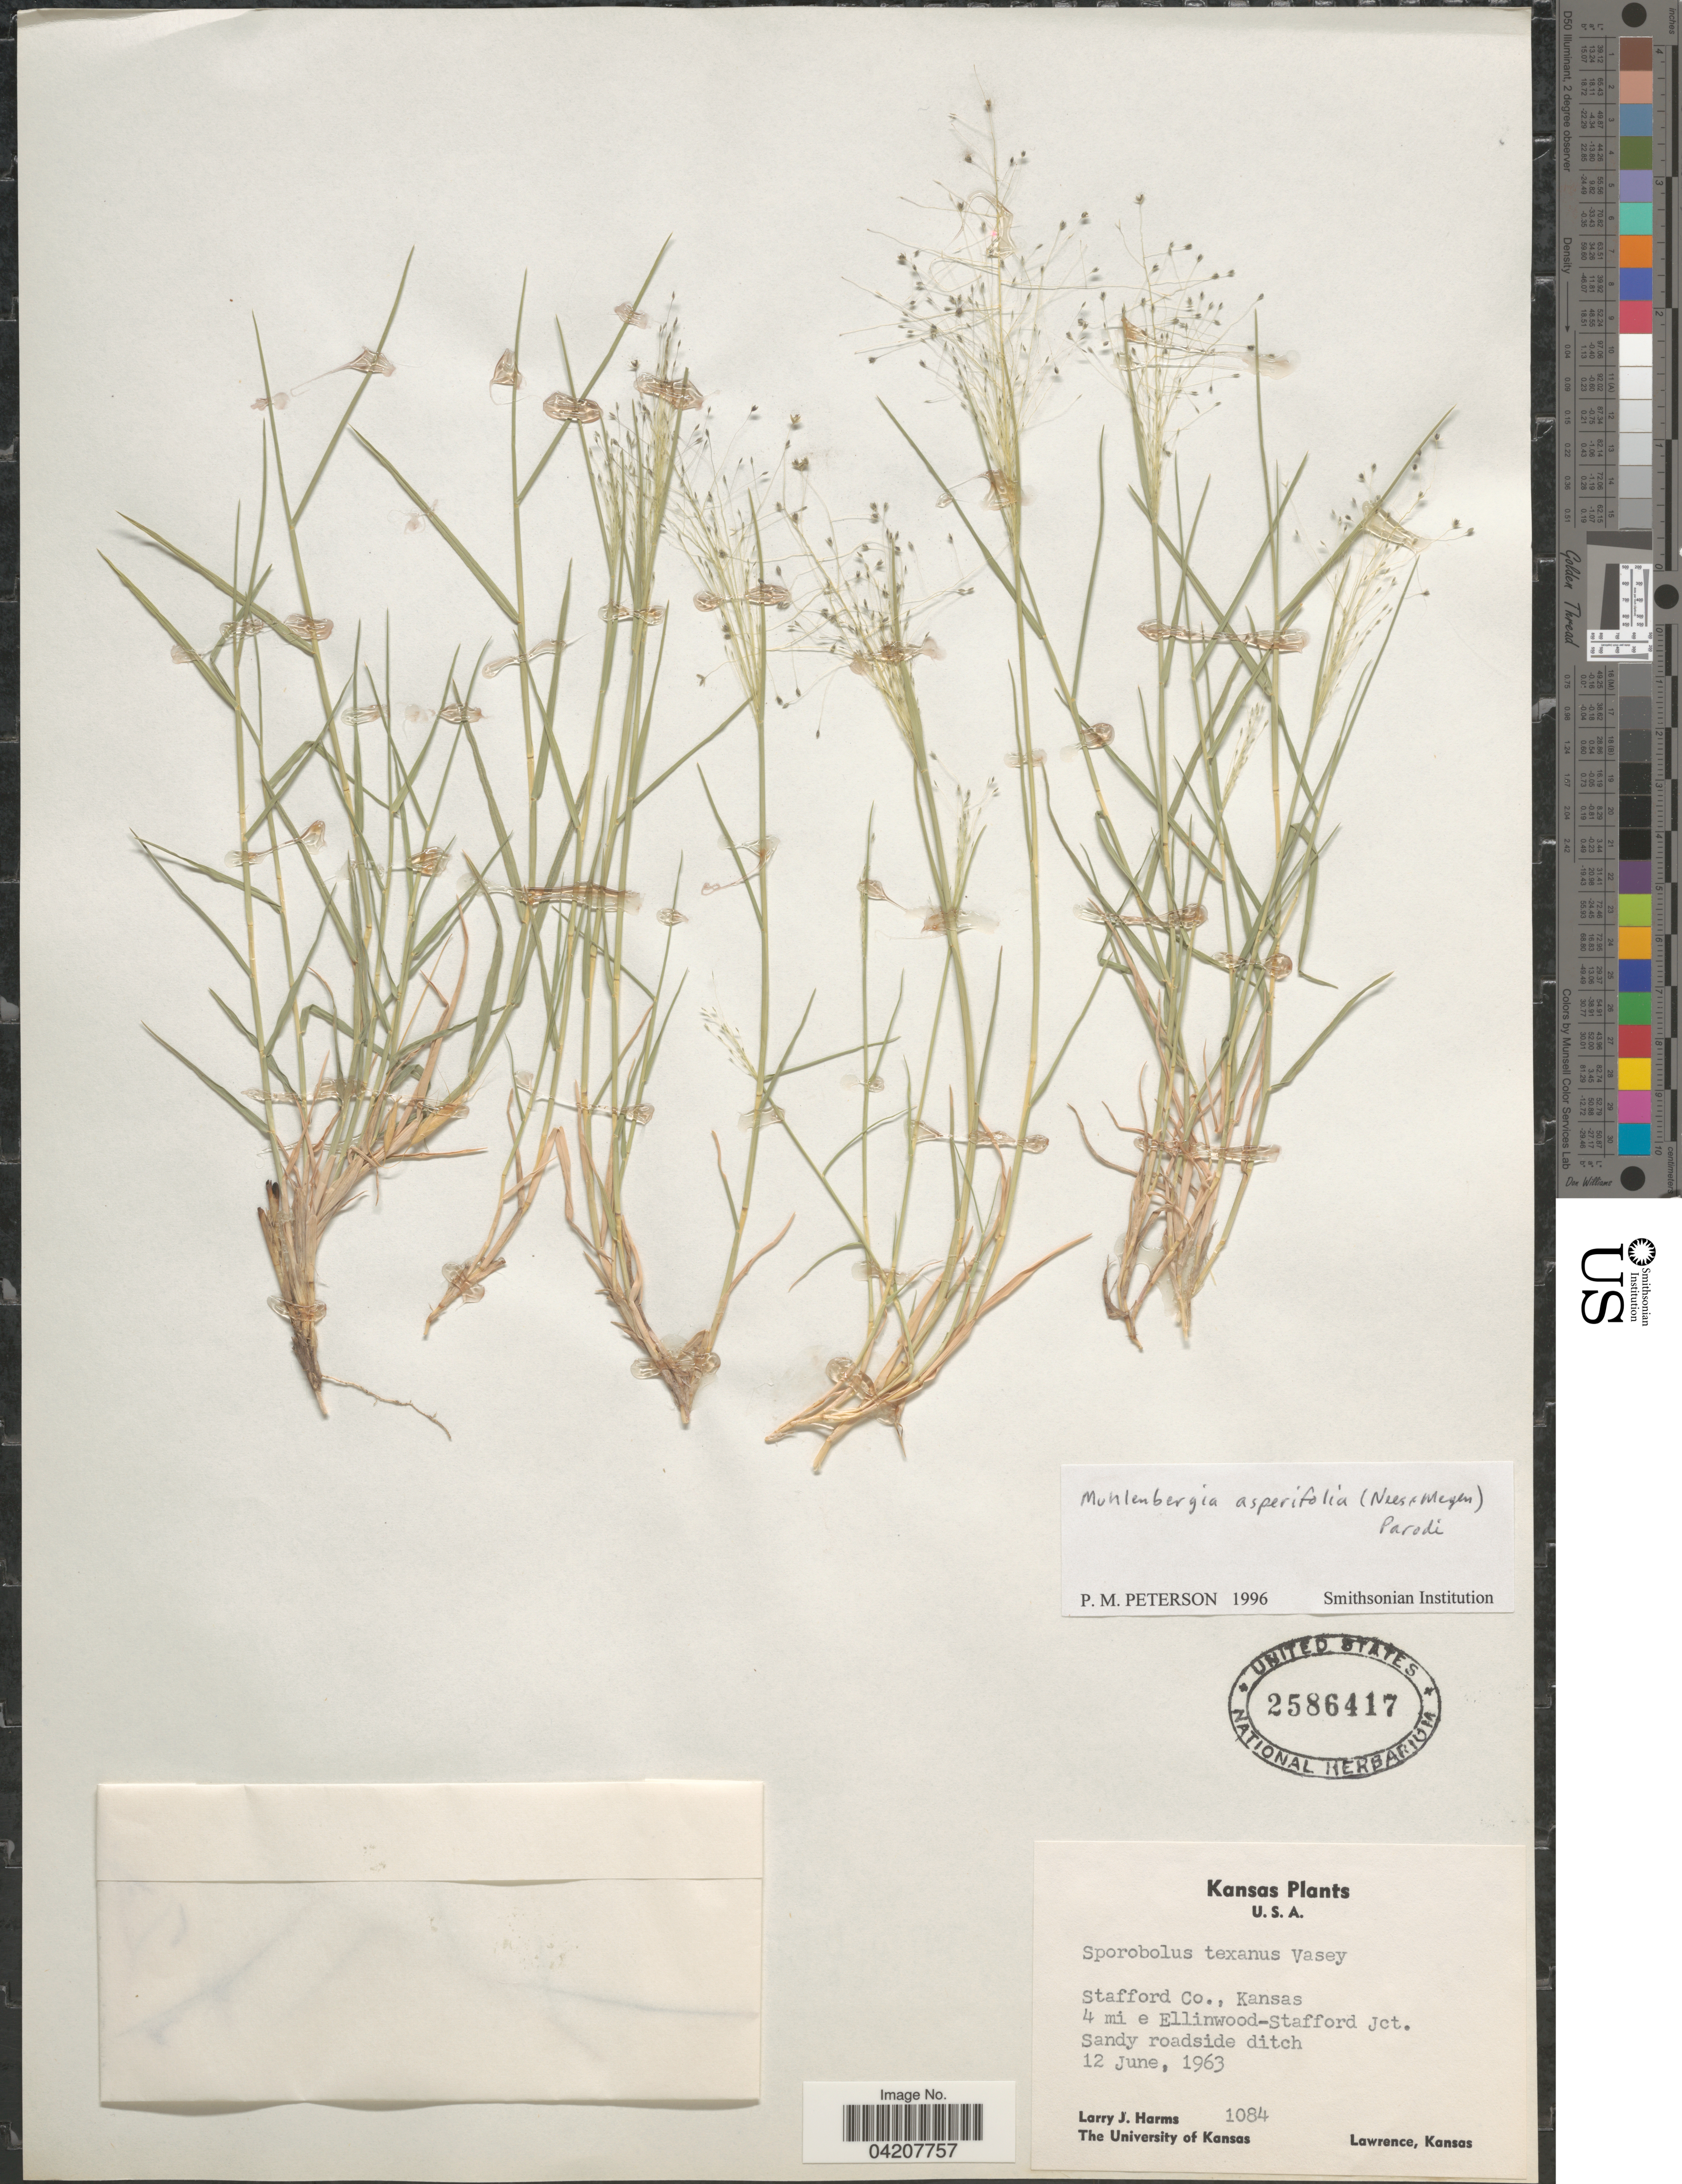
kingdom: Plantae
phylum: Tracheophyta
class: Liliopsida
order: Poales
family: Poaceae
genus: Muhlenbergia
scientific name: Muhlenbergia asperifolia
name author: (Nees & Meyen ex Trin.) Parodi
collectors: L. Harms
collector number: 1084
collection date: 1963-06-12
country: United States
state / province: Kansas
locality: Stafford Co. 4 mi e Ellinwood-Stafford Jct.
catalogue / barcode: US 2586417